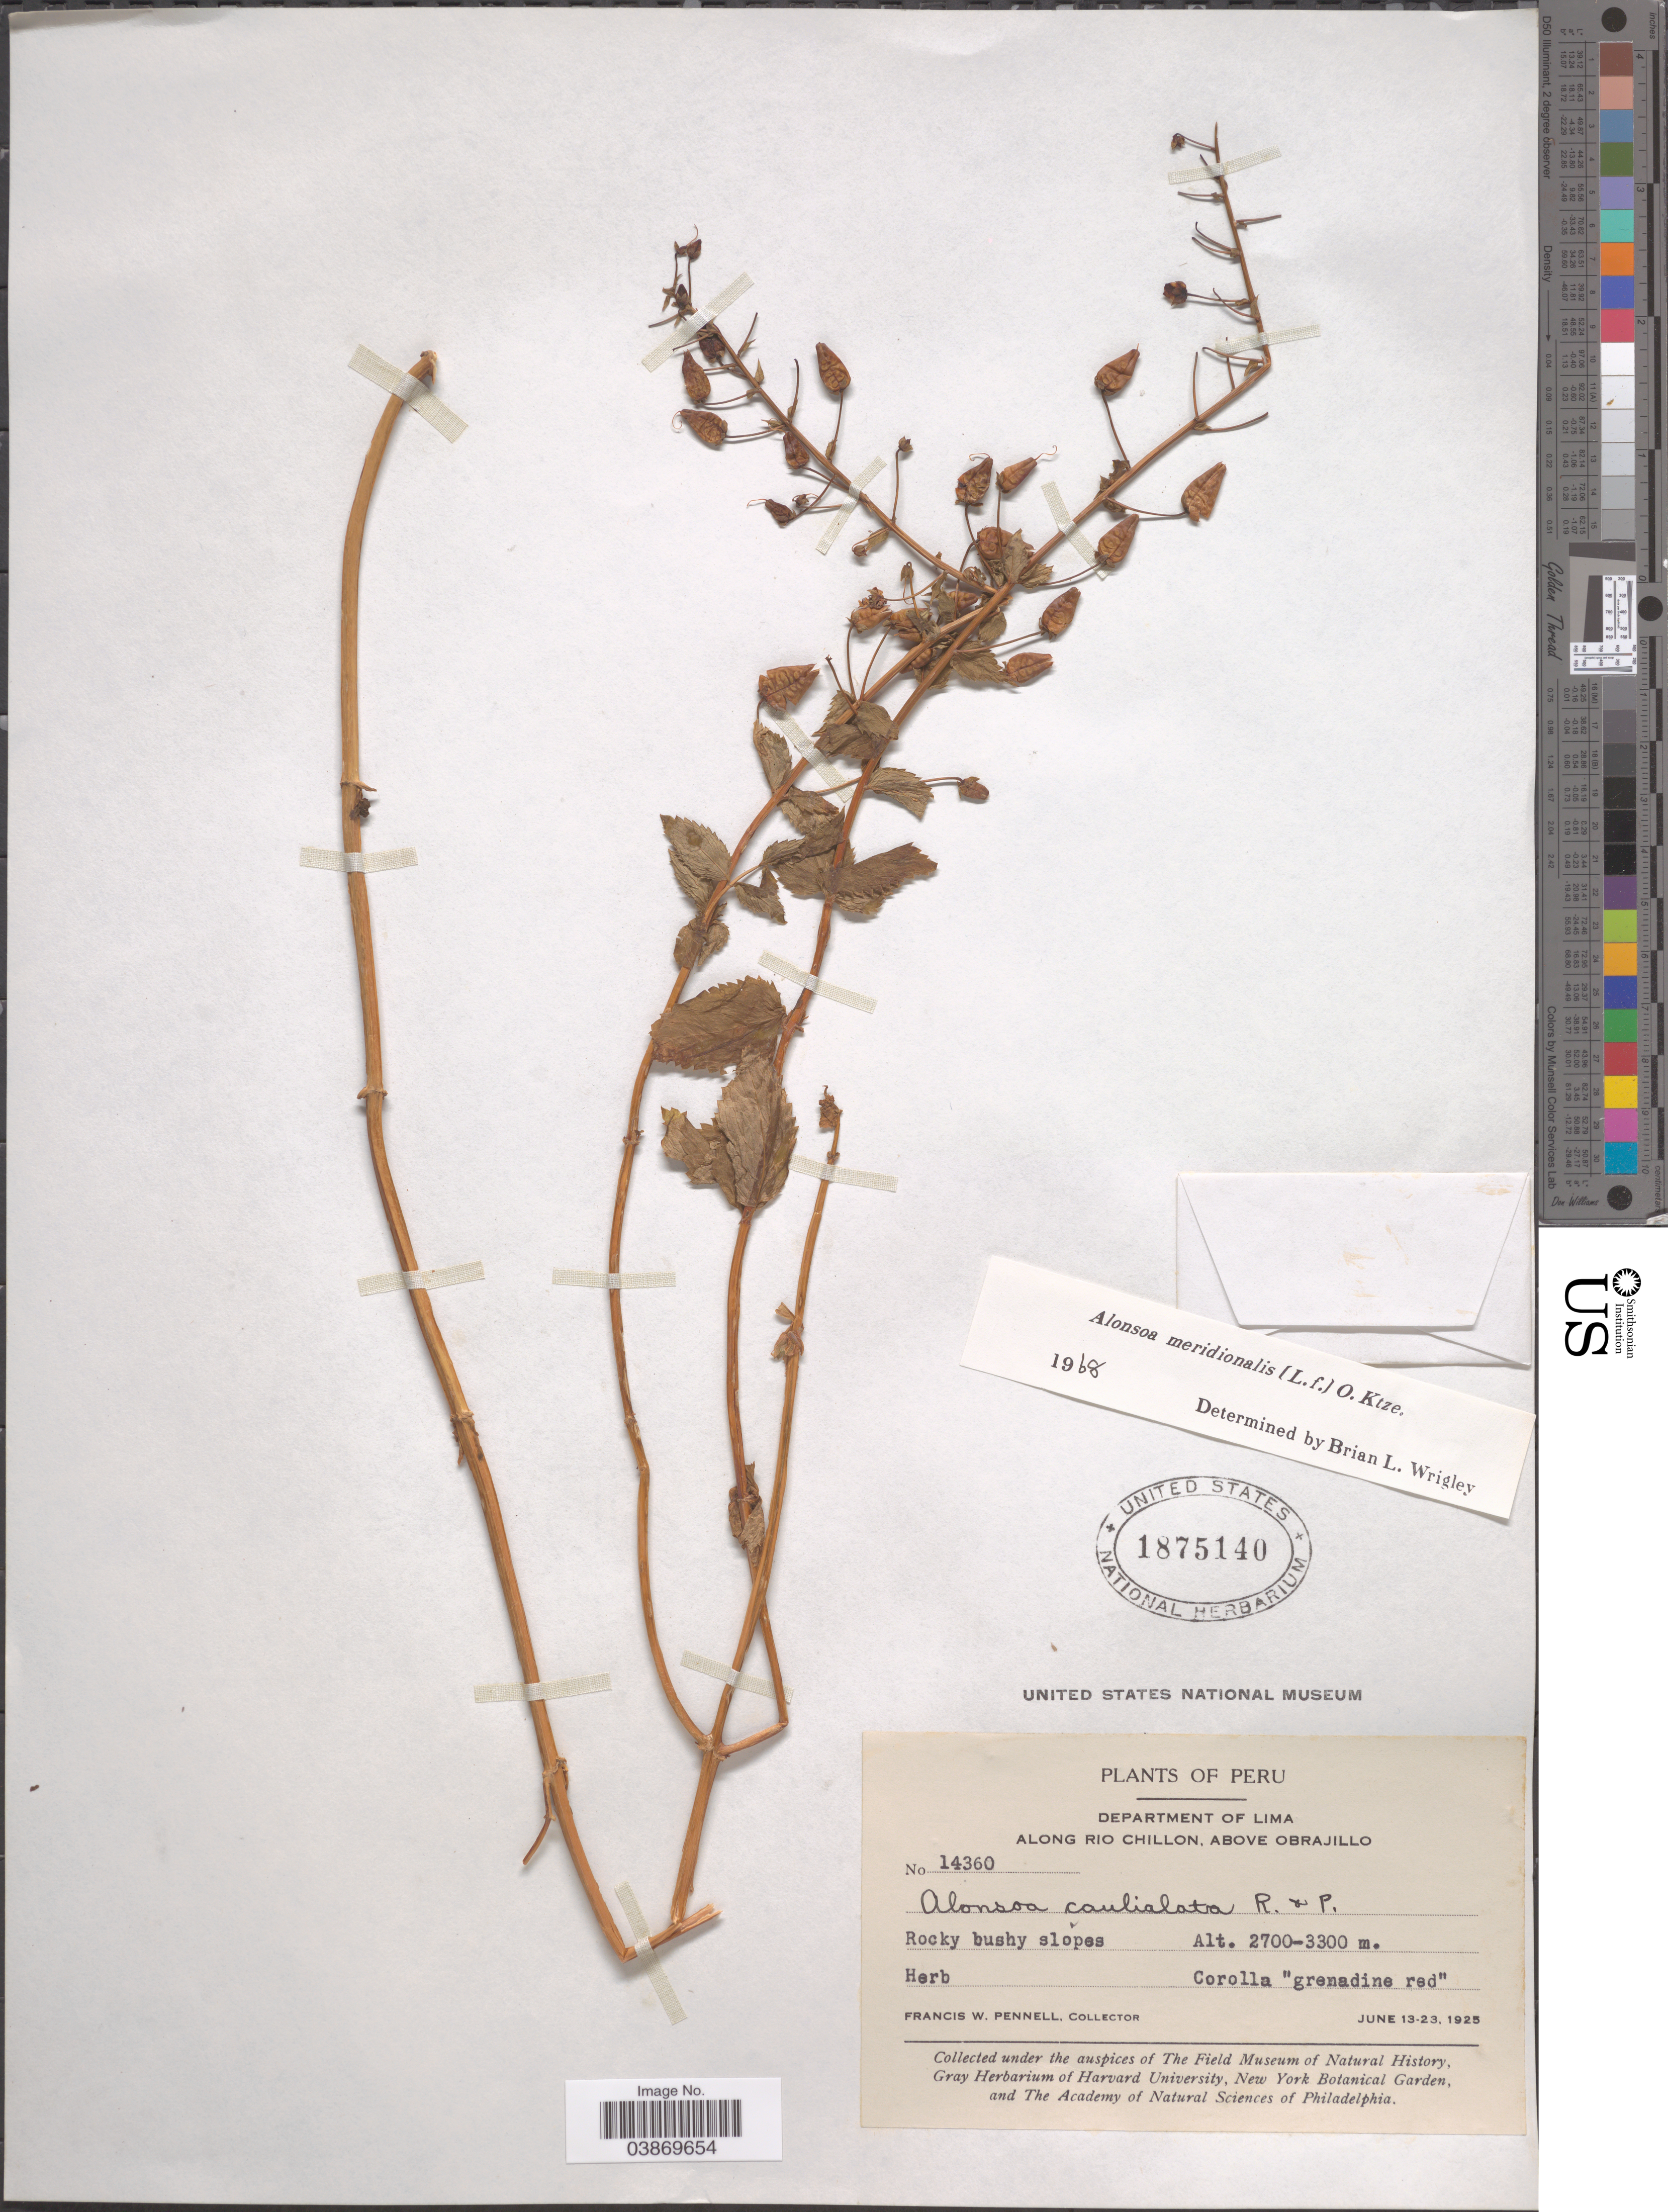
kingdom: Plantae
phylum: Tracheophyta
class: Magnoliopsida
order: Lamiales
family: Scrophulariaceae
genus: Alonsoa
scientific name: Alonsoa meridionalis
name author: (L. f.) Kuntze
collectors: F. W. Pennell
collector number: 14360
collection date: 1925-06-13/1925-06-23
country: Peru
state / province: Lima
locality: Department of Lima. Along Rio Chillon, above Obrajillo.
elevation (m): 2700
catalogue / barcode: US 1875140